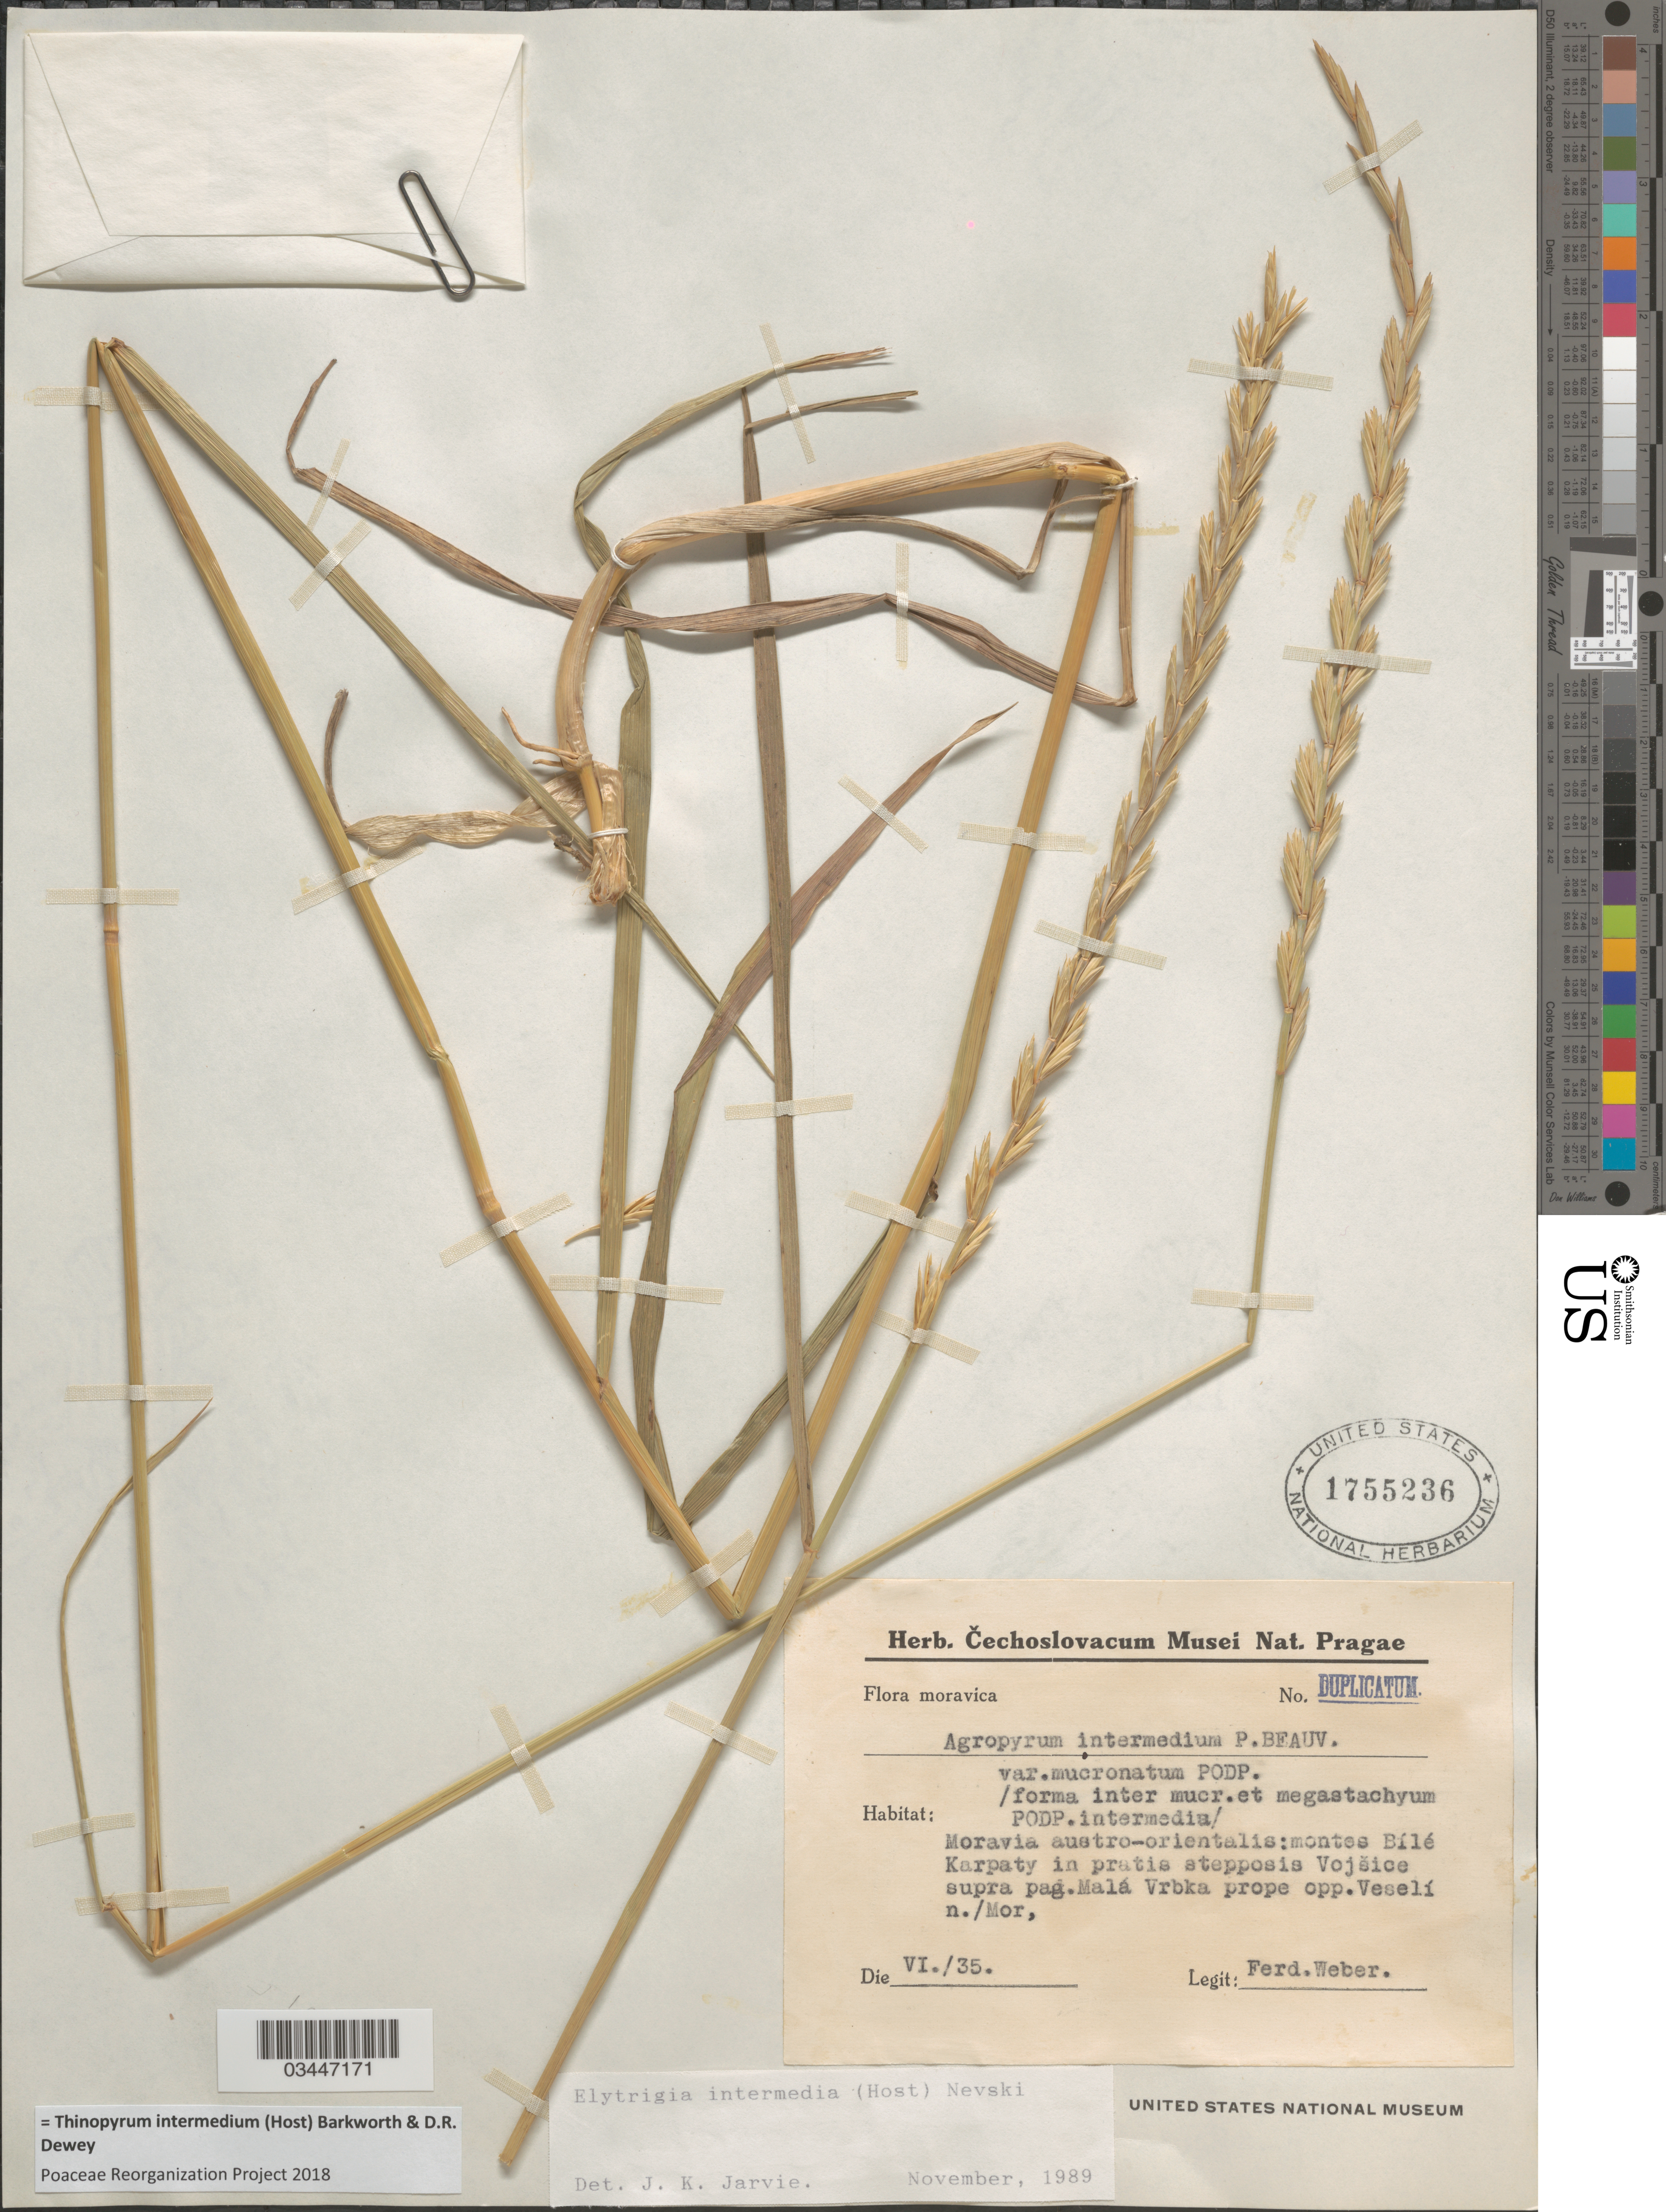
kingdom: Plantae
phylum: Tracheophyta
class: Liliopsida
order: Poales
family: Poaceae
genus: Thinopyrum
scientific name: Thinopyrum intermedium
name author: (Host) Barkworth & Dewey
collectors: F. Weber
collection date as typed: Transcribed d/m/y: /6/35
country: Czechia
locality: Moravica. Moravia austro-orientalis: montes Bílé Karpaty in pratis stepposis Vojšice supra pag. Malá Vrbka prope opp. Veselí n./Mor.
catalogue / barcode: US 1755236